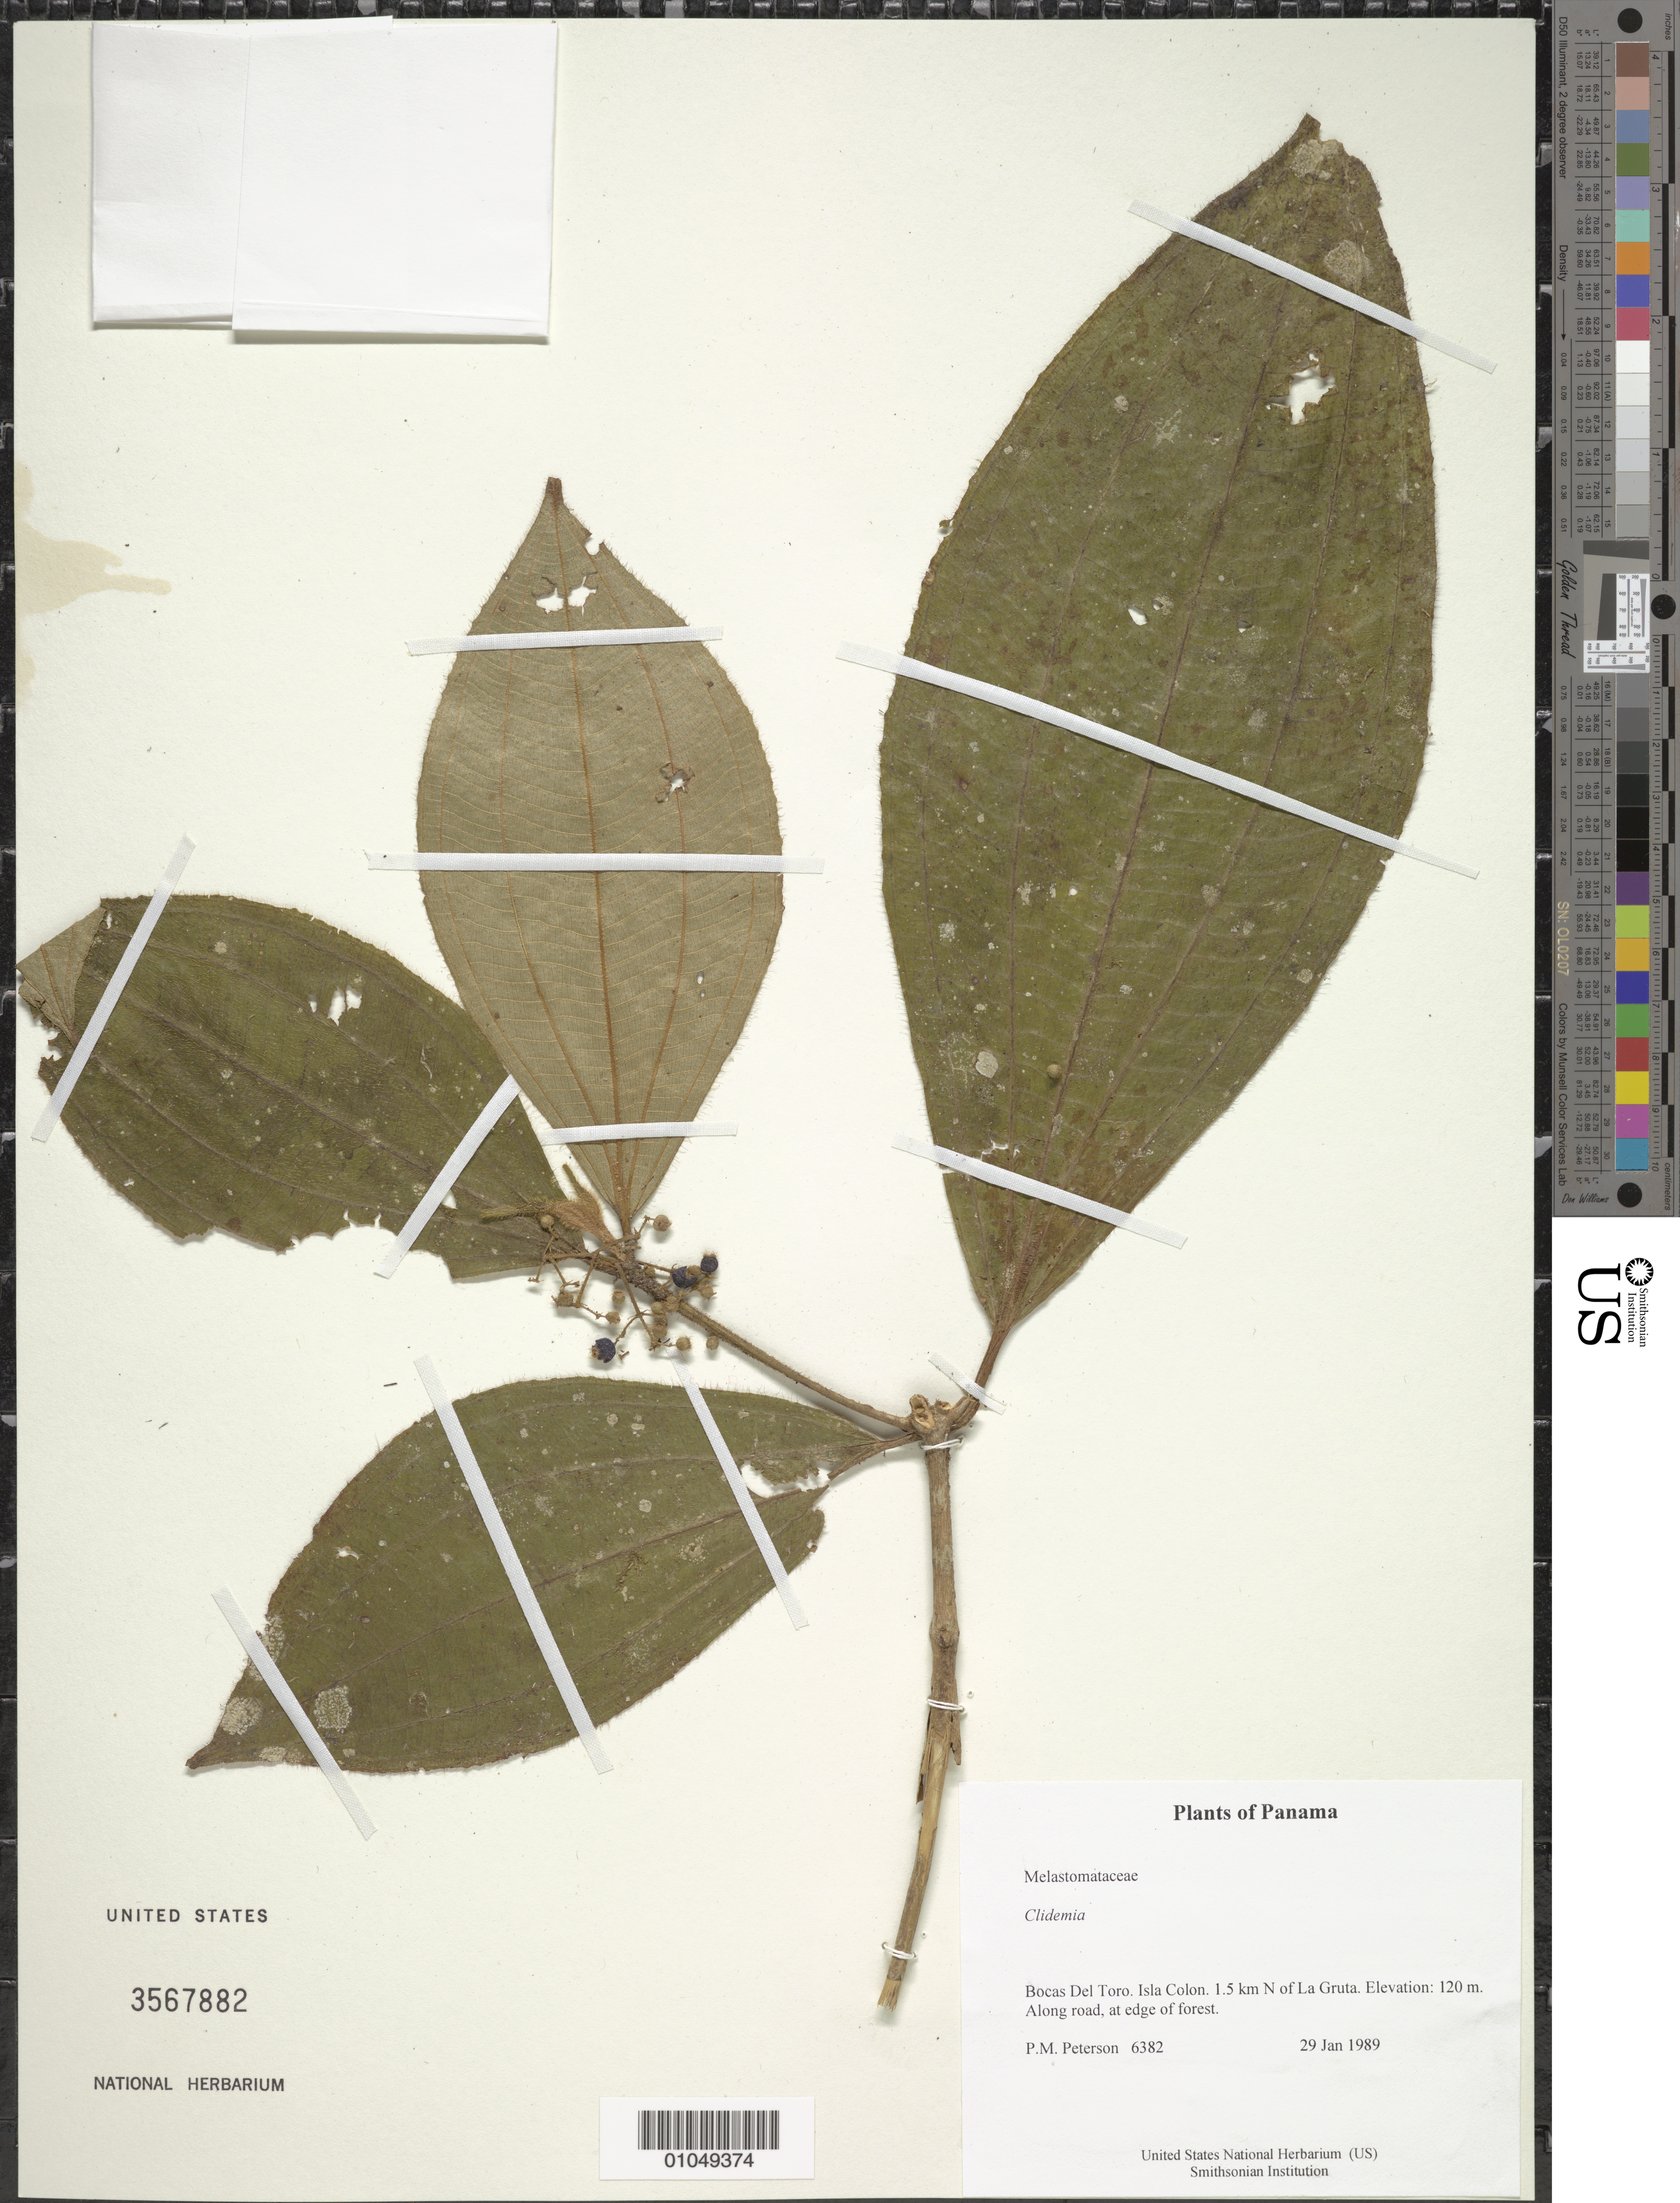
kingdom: Plantae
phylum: Tracheophyta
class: Magnoliopsida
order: Myrtales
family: Melastomataceae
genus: Clidemia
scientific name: Clidemia sp.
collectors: P. M. Peterson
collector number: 06382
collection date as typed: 29 Jan 1989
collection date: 1989-01-29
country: Panama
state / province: Bocas del Toro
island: Colón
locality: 1.5 km N of La Gruta.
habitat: Along road, at edge of forest.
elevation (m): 120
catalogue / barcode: US 3567882